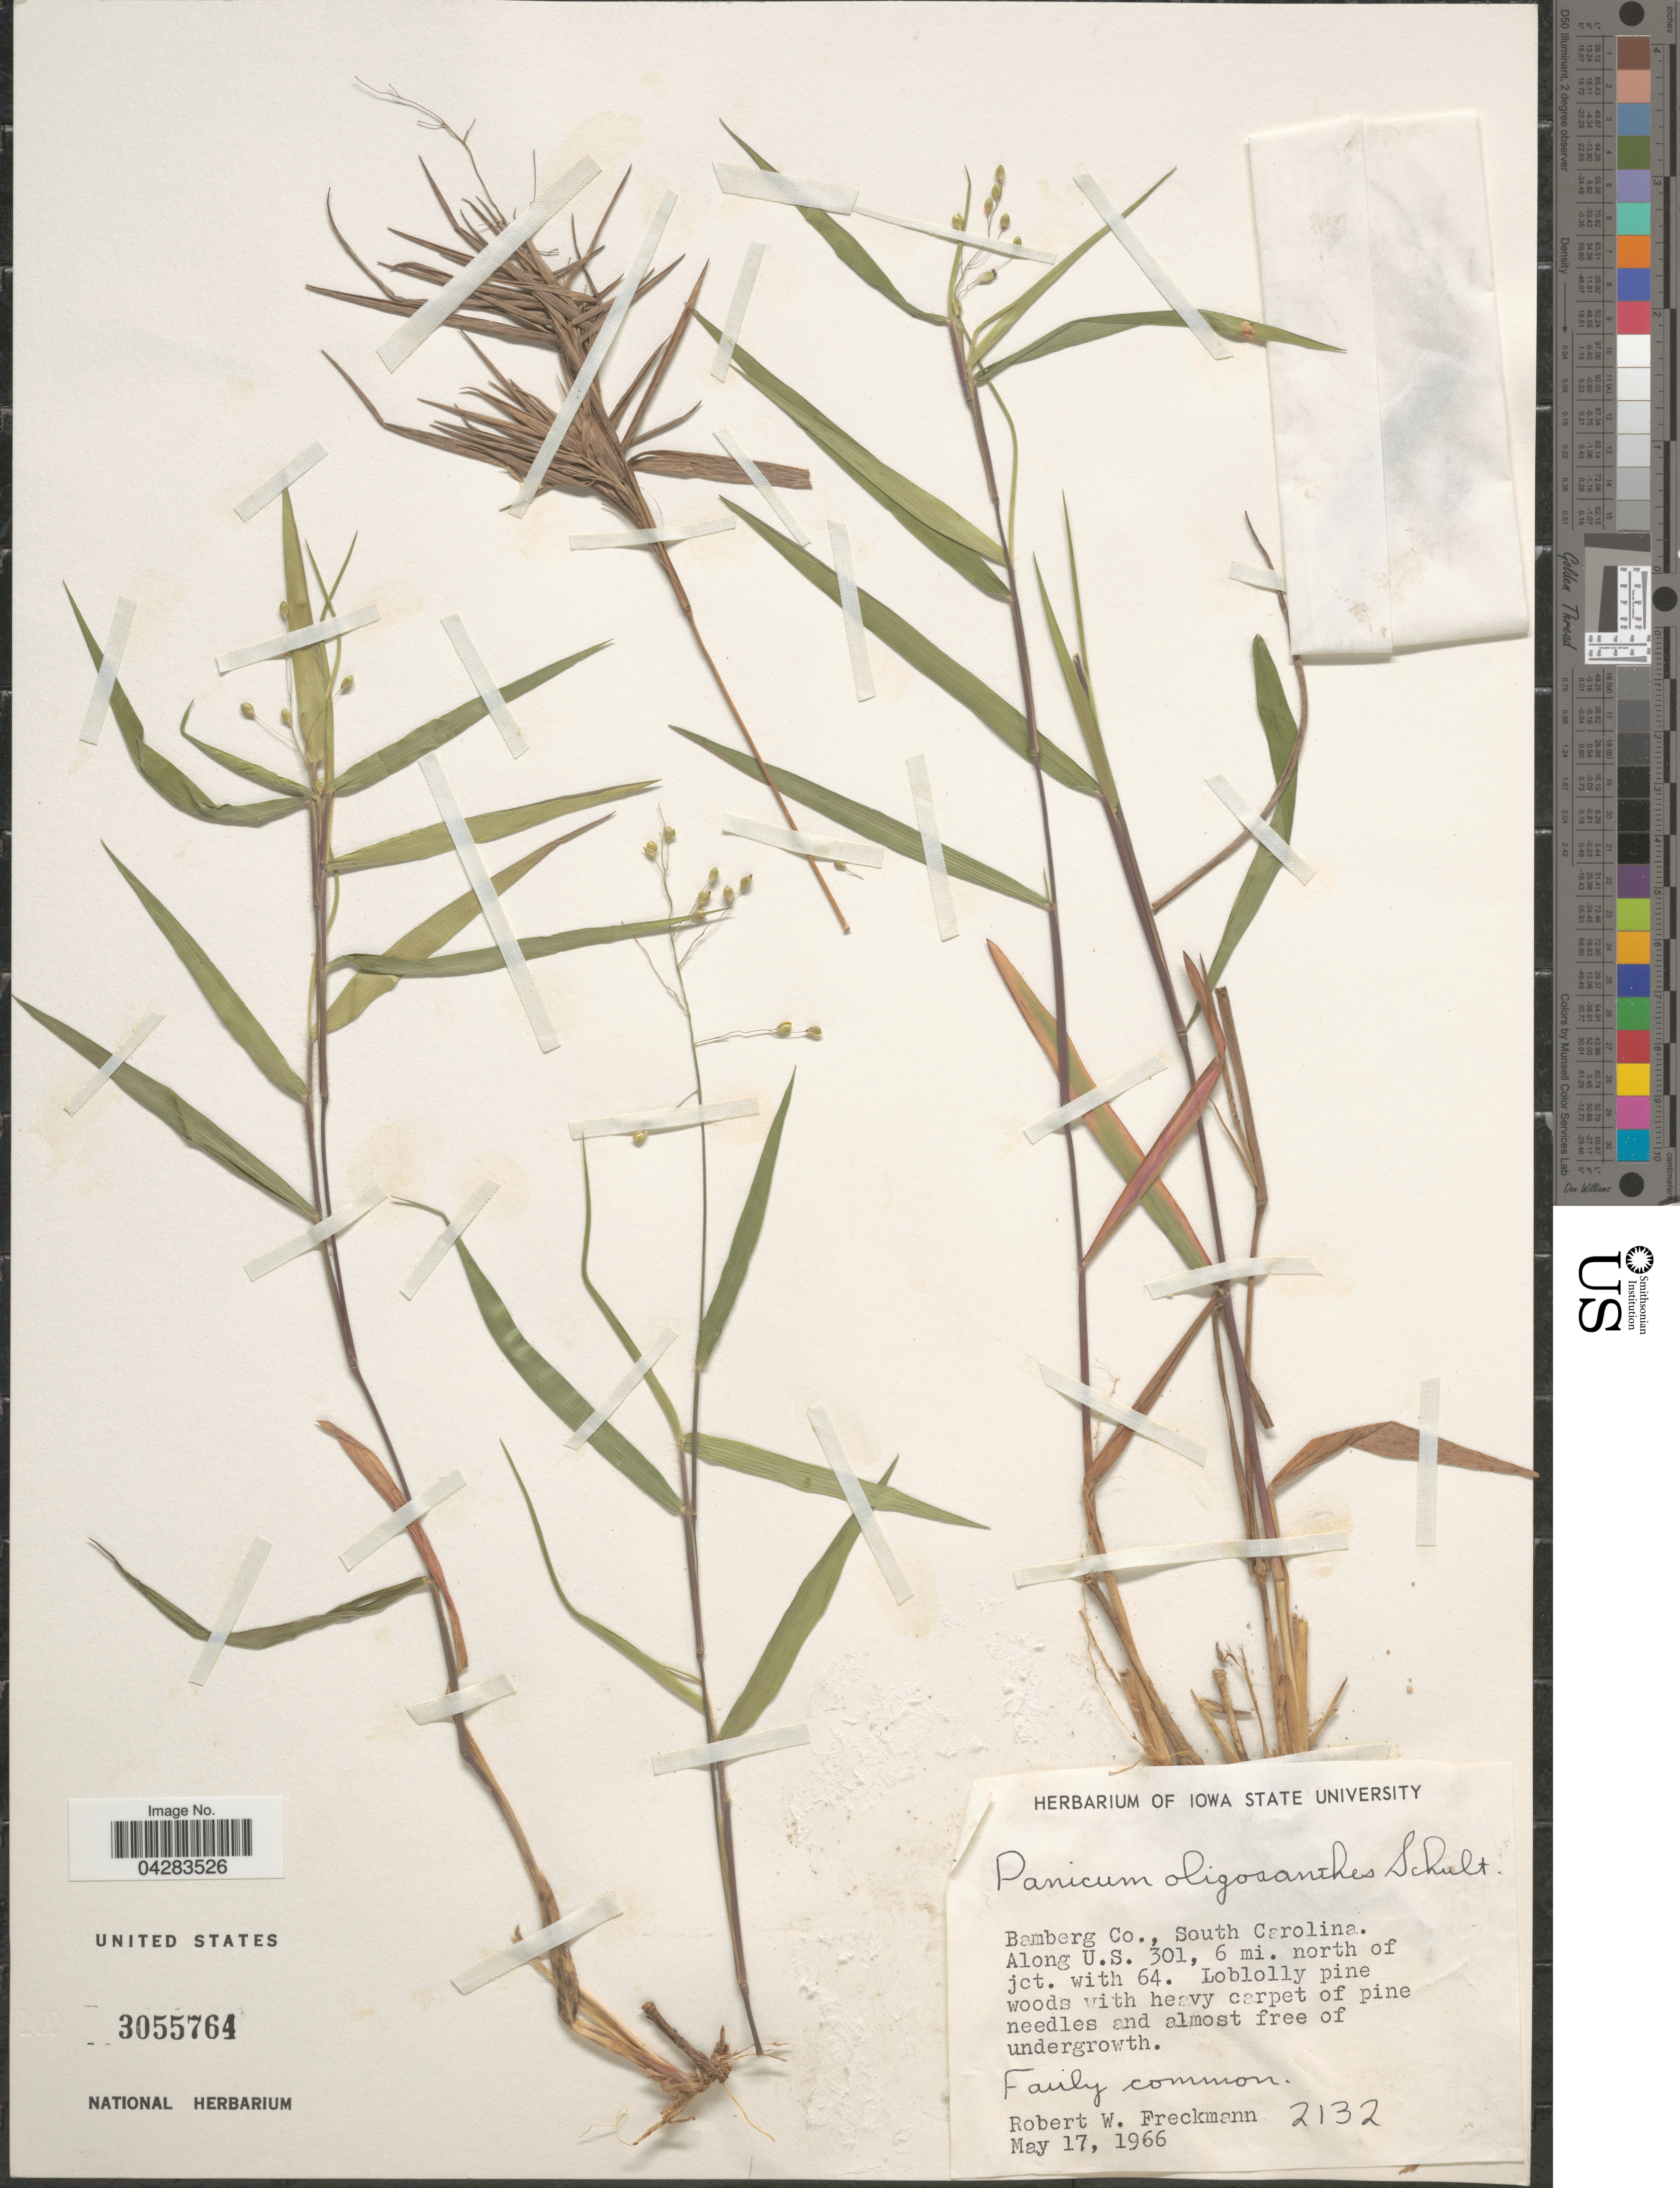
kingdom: Plantae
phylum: Tracheophyta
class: Liliopsida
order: Poales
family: Poaceae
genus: Dichanthelium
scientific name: Dichanthelium oligosanthes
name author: (Schult.) Gould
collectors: R. Freckmann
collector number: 2132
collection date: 1966-05-17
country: United States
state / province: South Carolina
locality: Bamberg Co. Along U.S. 301, 6 mi. north of jct. with 64.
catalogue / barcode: US 3055764